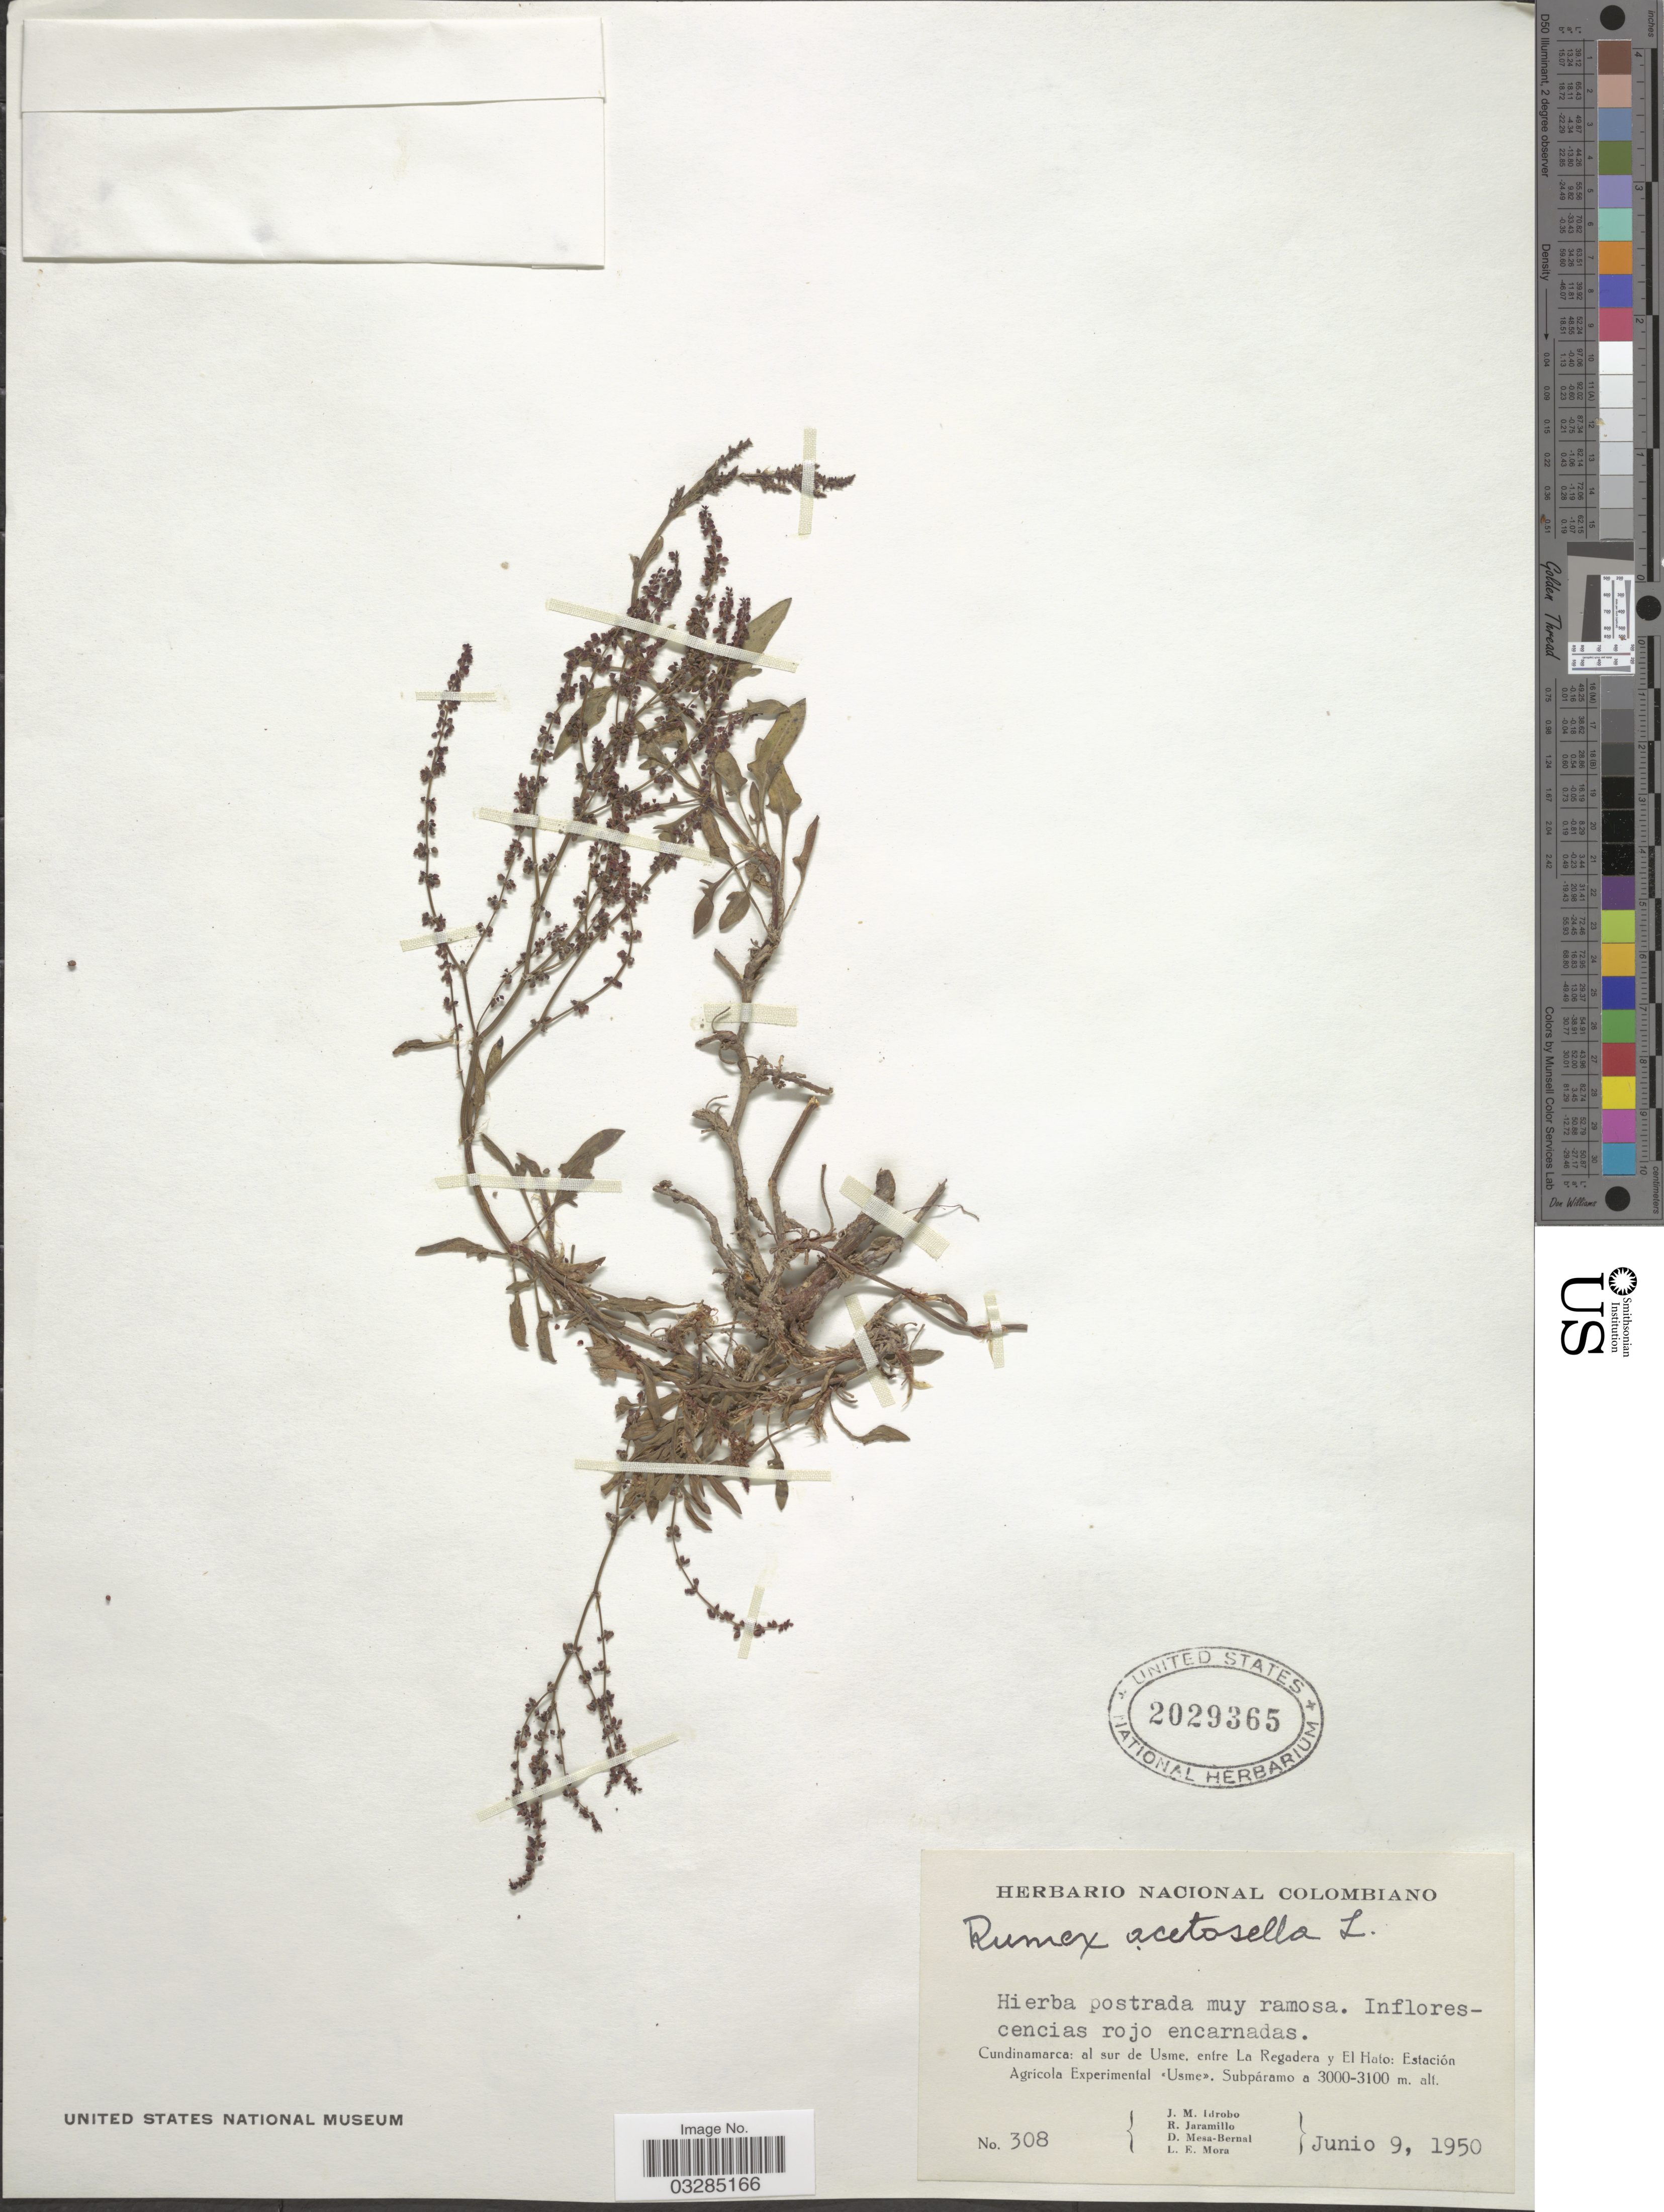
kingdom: Plantae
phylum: Tracheophyta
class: Magnoliopsida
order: Caryophyllales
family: Polygonaceae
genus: Rumex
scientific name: Rumex acetosella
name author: L.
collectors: J. M. Idrobo, R. Jaramillo, D. Mesa-Bernal & L. Mora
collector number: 308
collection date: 1950-06-09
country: Colombia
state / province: Cundinamarca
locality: Al sur de Usme, entre La Regadera y El Hato: Estación Agricola Experimental <<Usme>>. Subpáramo.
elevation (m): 3000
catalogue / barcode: US 2029365